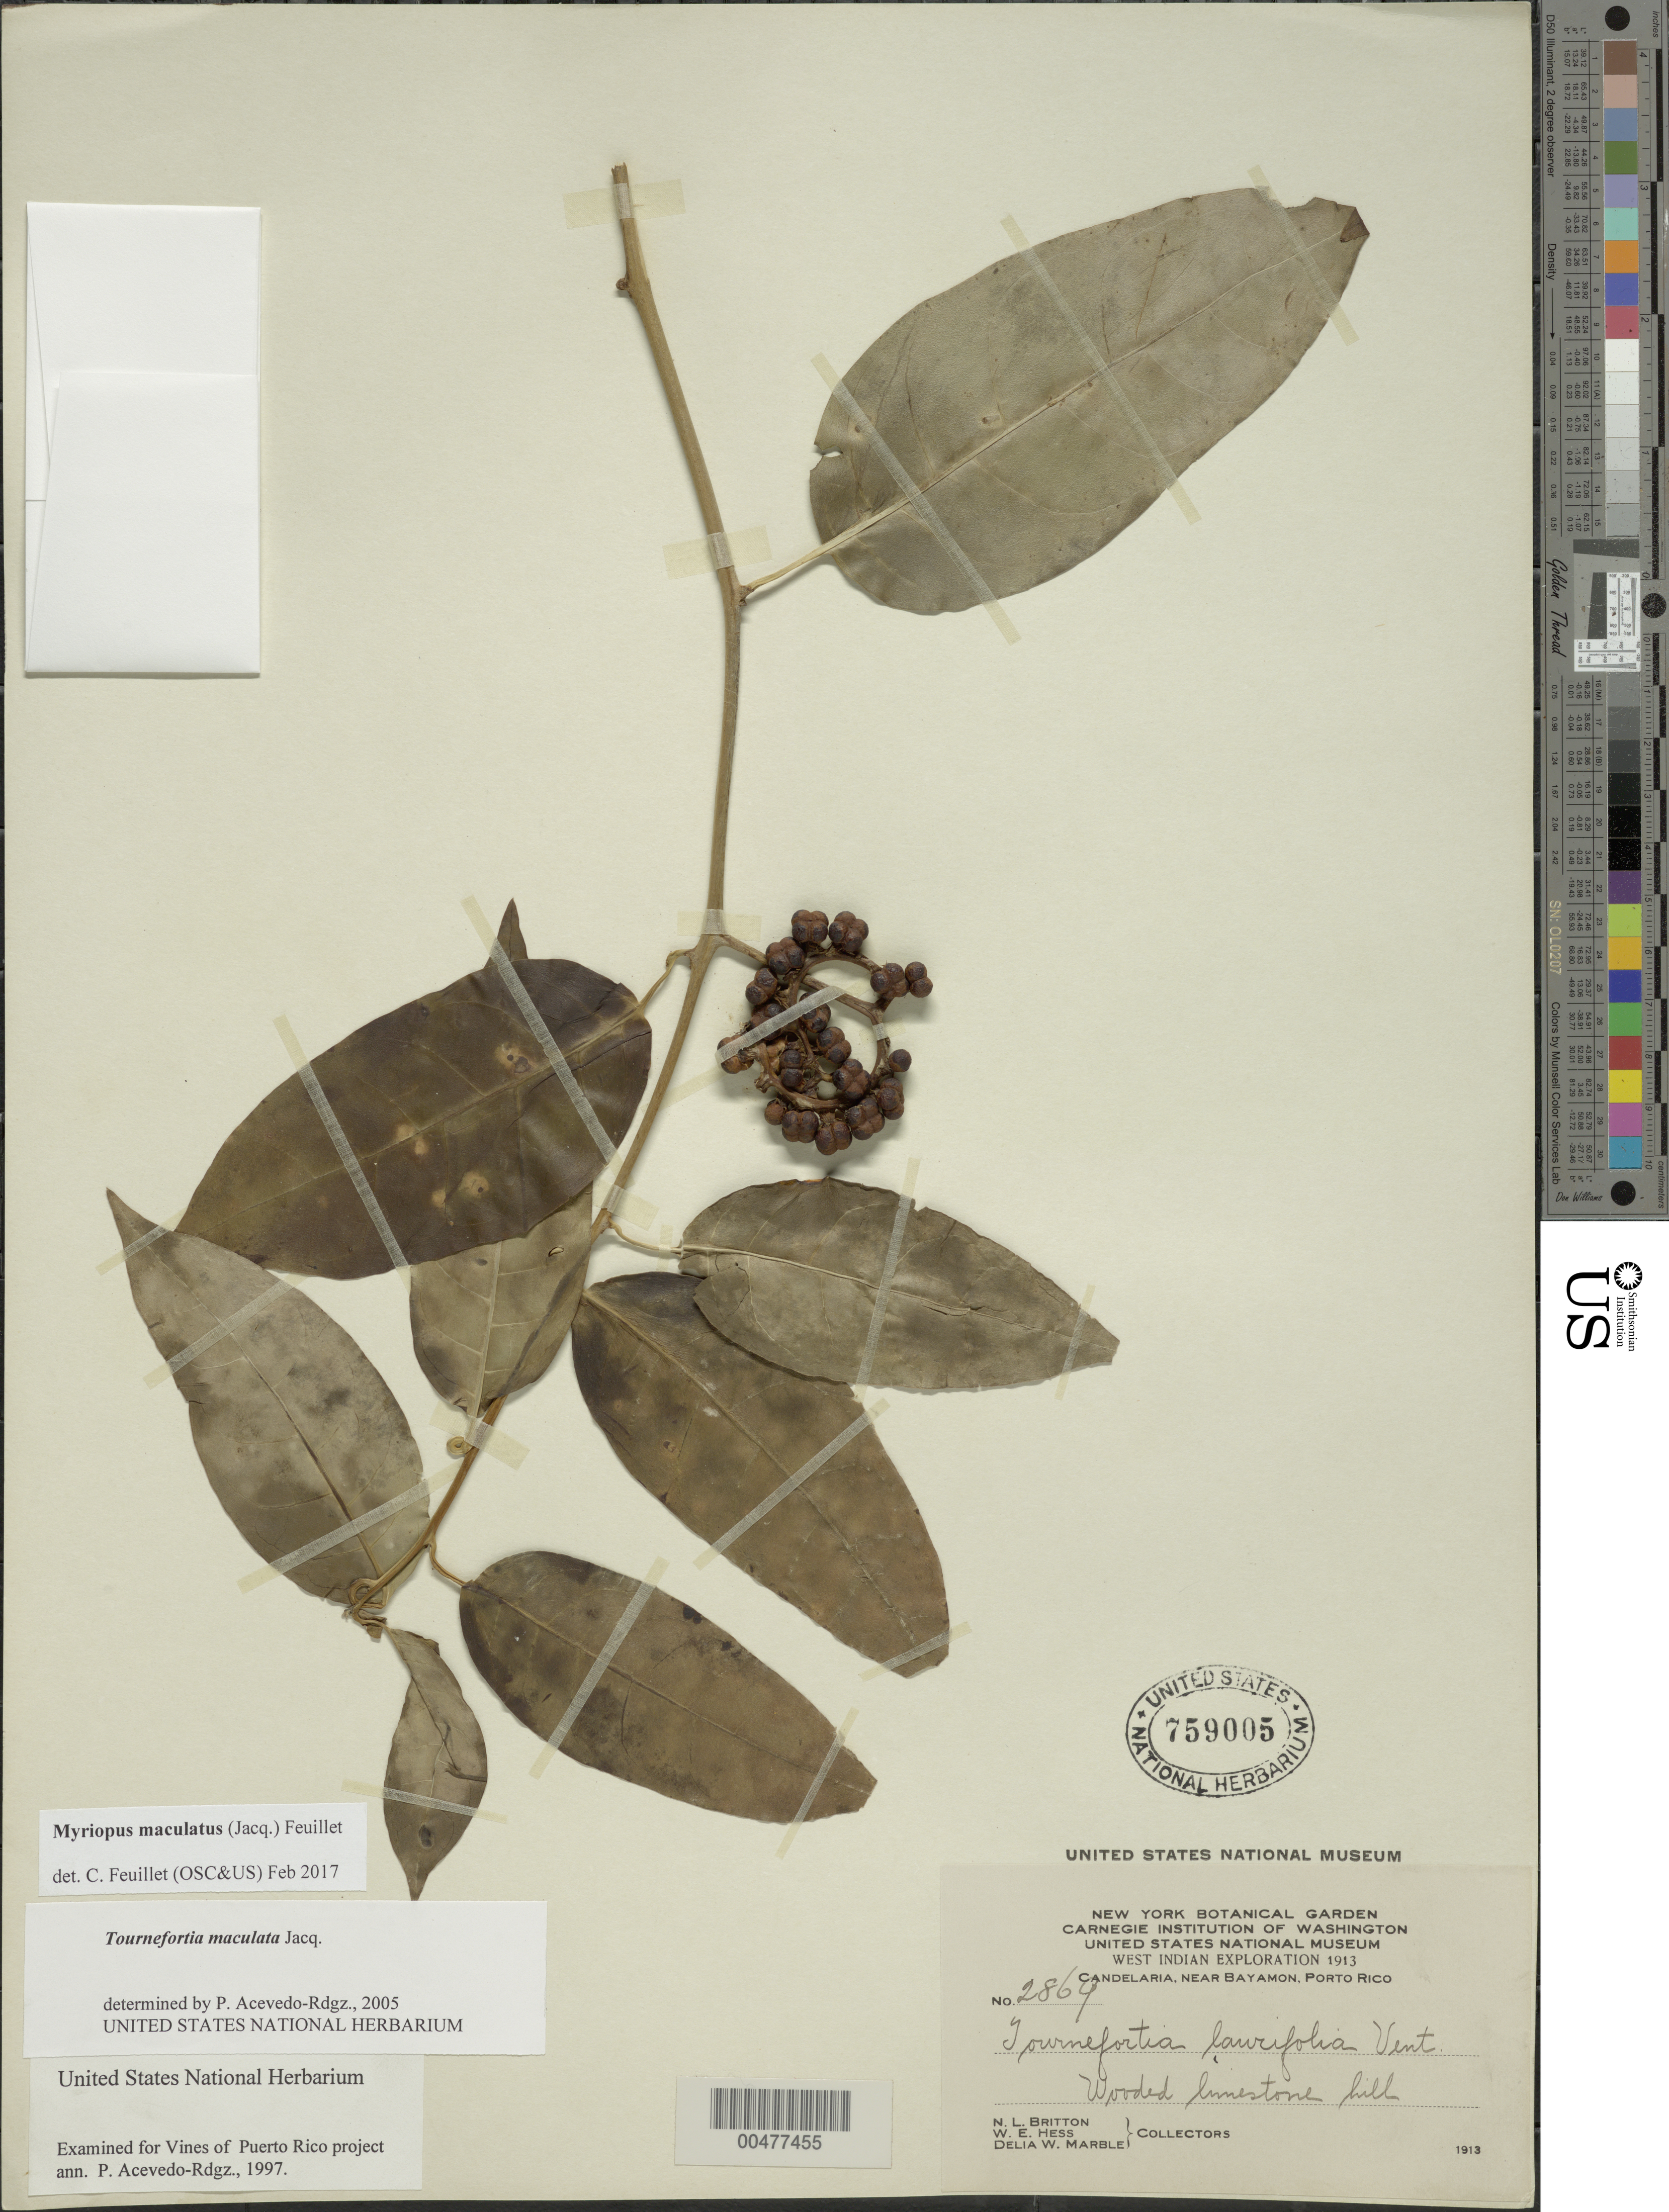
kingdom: Plantae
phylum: Tracheophyta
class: Magnoliopsida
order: Boraginales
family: Heliotropiaceae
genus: Myriopus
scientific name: Myriopus maculatus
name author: (Jacq.) Feuillet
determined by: Feuillet, C.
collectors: N. Britton, W. Hess & D. W. Marble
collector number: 2869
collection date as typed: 1913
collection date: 1913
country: Puerto Rico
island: Greater Antilles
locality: Candelaria, near Bayamon. Wooded limestone hill.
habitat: Wooded limestone hill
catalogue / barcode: US 759005